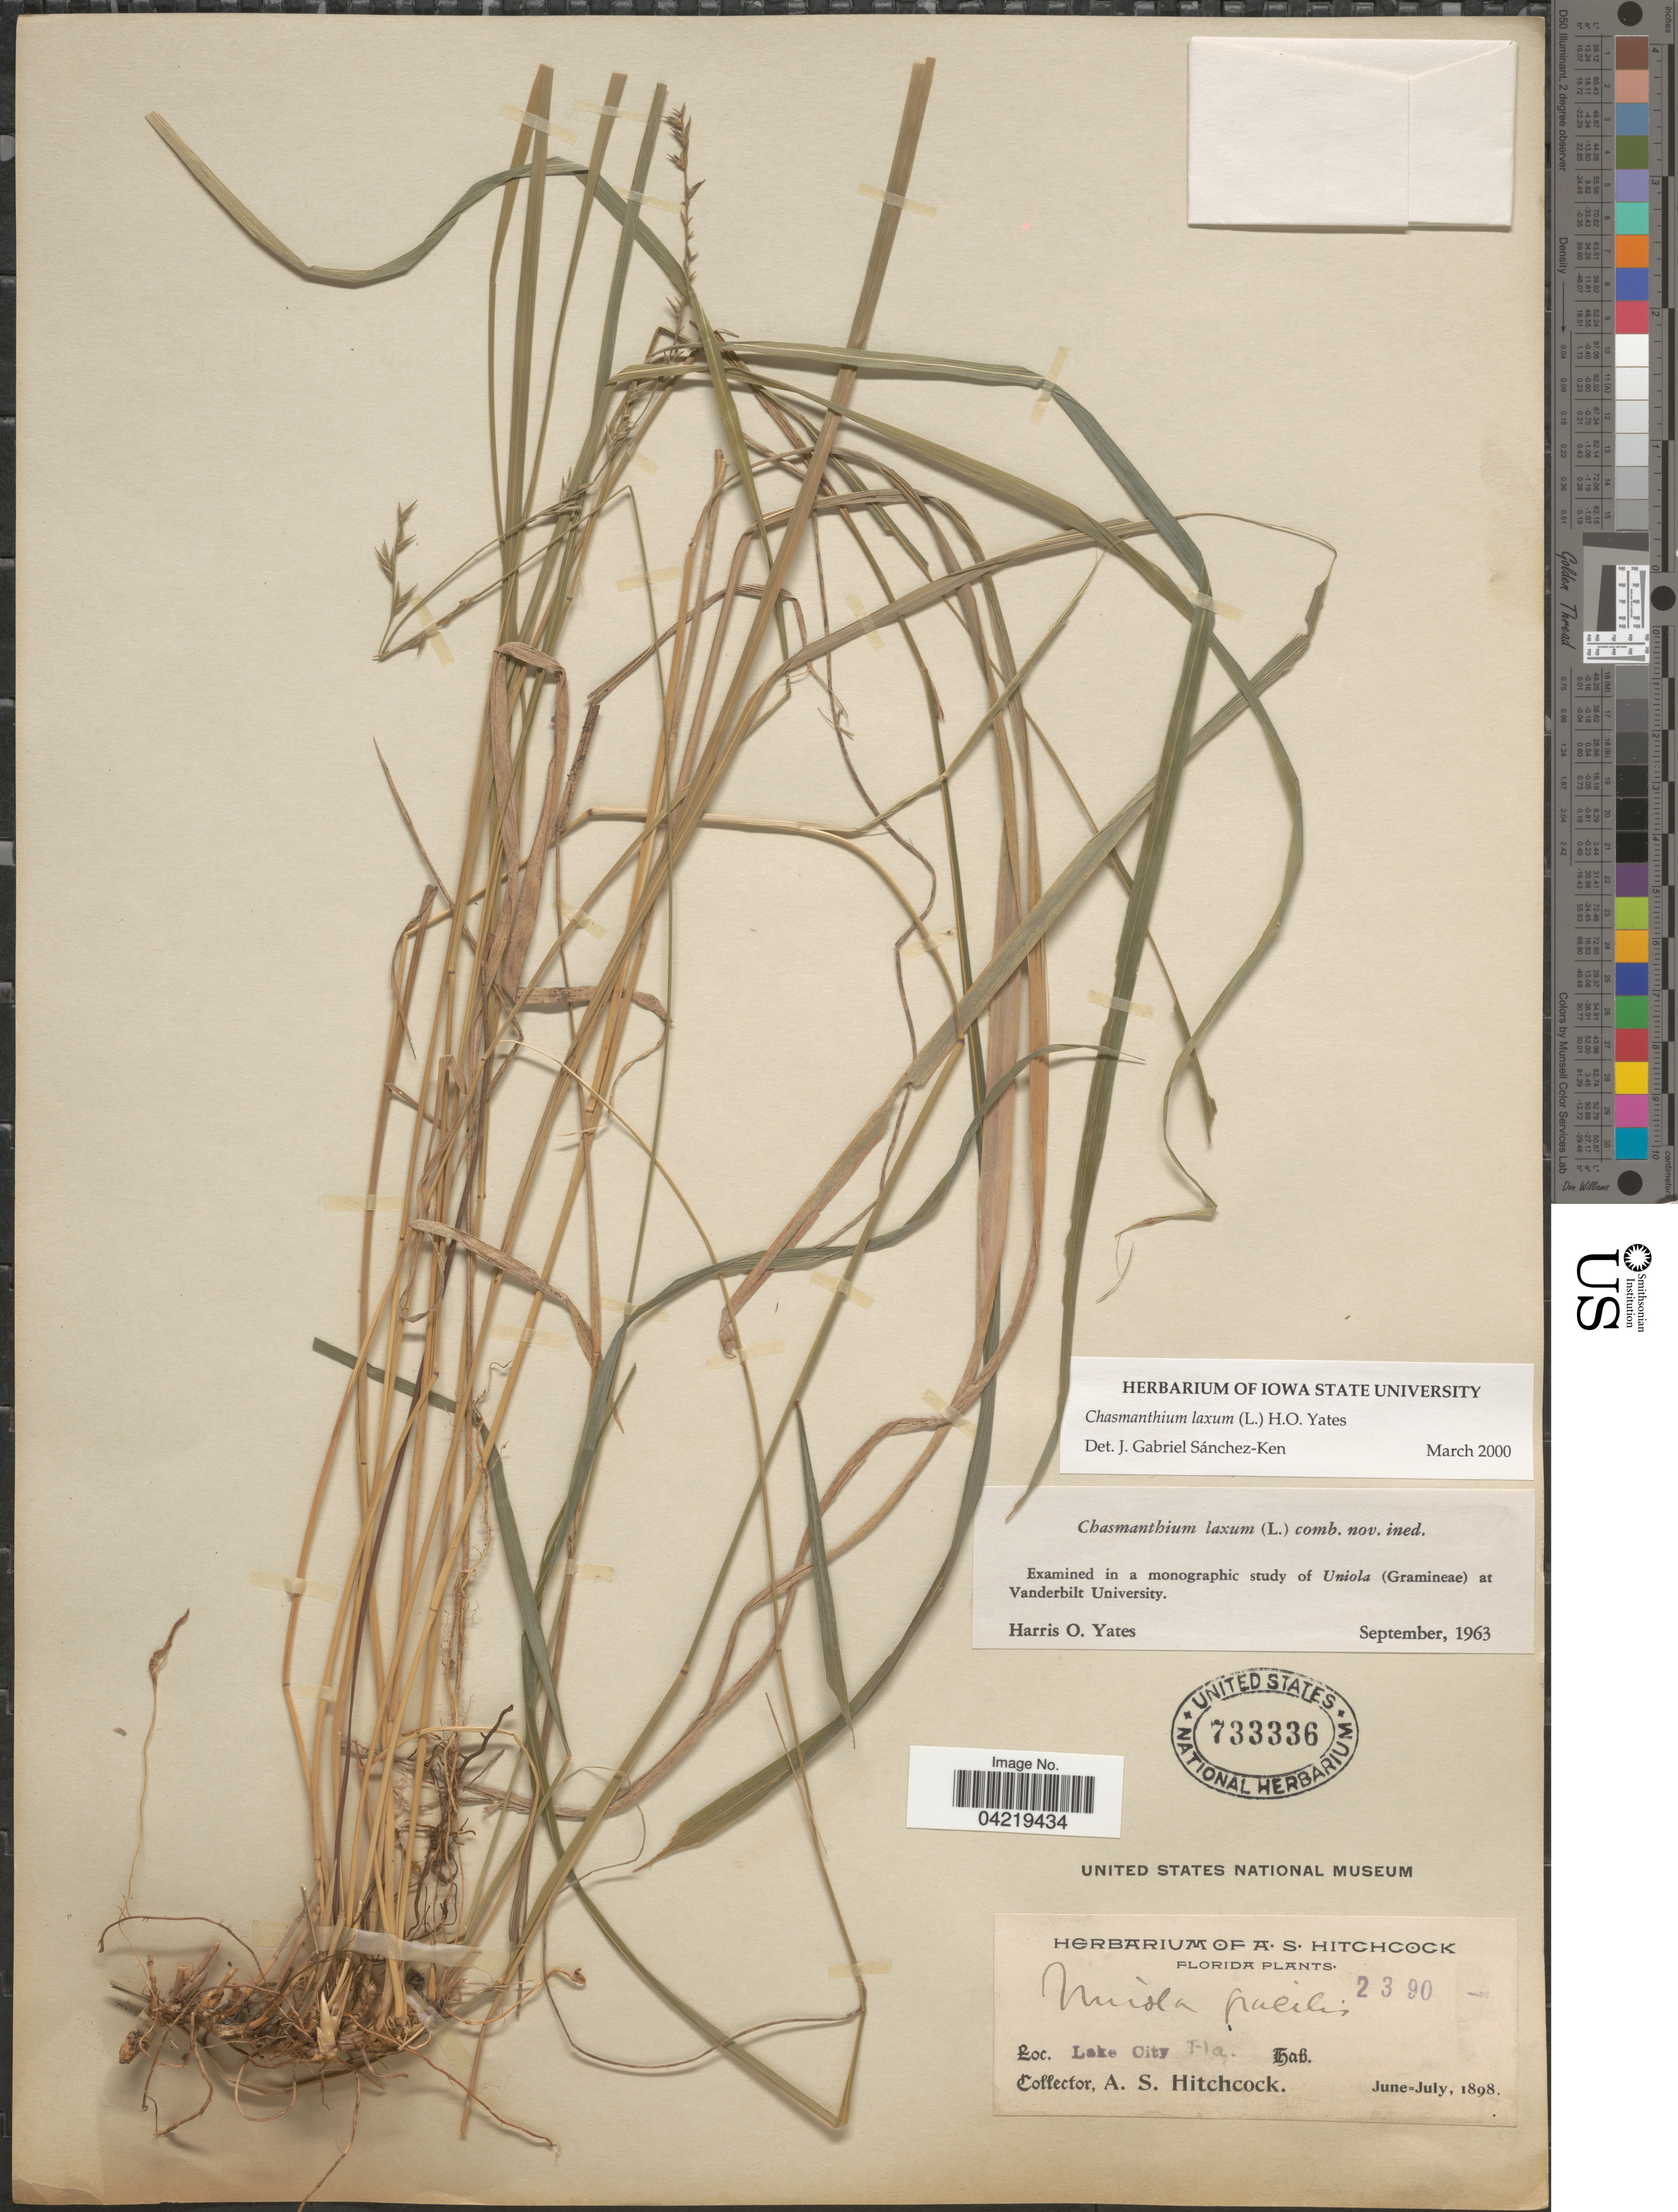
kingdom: Plantae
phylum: Tracheophyta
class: Liliopsida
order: Poales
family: Poaceae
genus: Chasmanthium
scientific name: Chasmanthium laxum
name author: (L.) H.O. Yates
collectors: A. S. Hitchcock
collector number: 2390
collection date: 1898-06/1898-07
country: United States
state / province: Florida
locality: Lake City.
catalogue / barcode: US 733336